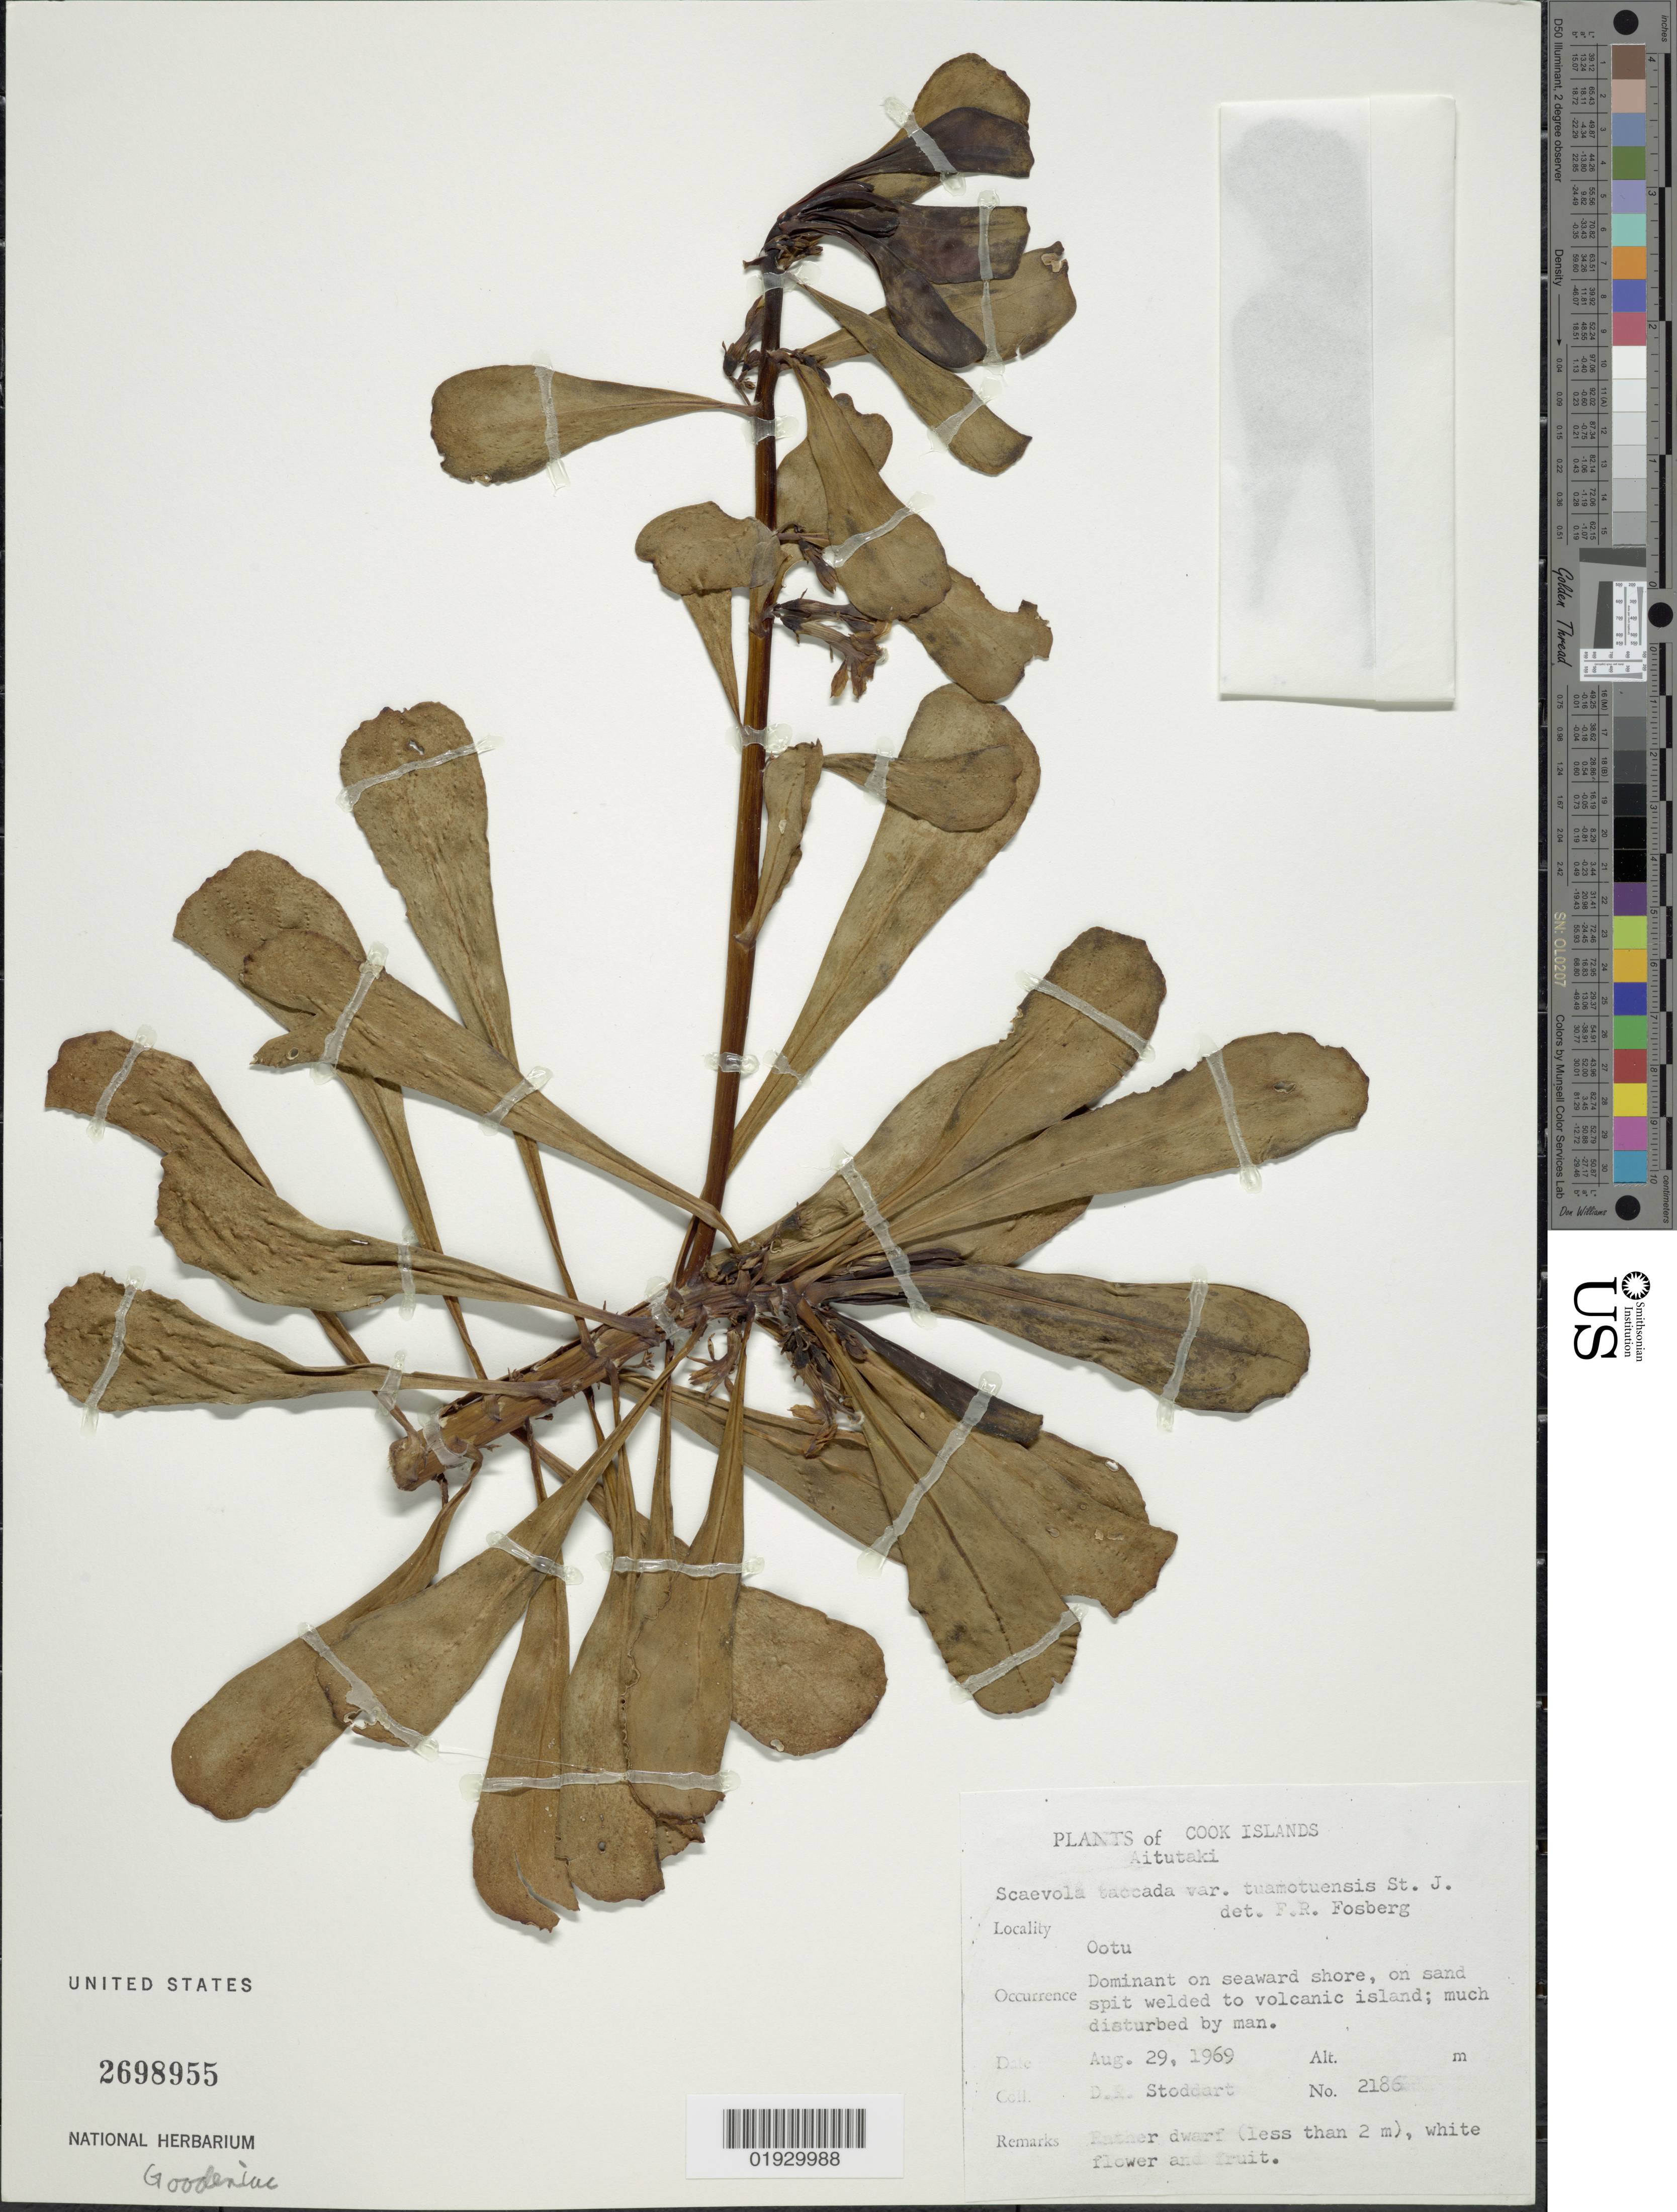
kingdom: Plantae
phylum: Tracheophyta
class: Magnoliopsida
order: Asterales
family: Goodeniaceae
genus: Scaevola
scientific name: Scaevola taccada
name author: (Gaertn.) Roxb.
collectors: D. R. Stoddart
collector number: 2186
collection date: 1969-08-29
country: Cook Islands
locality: Aitutaki, Ootu.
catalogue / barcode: US 2698955